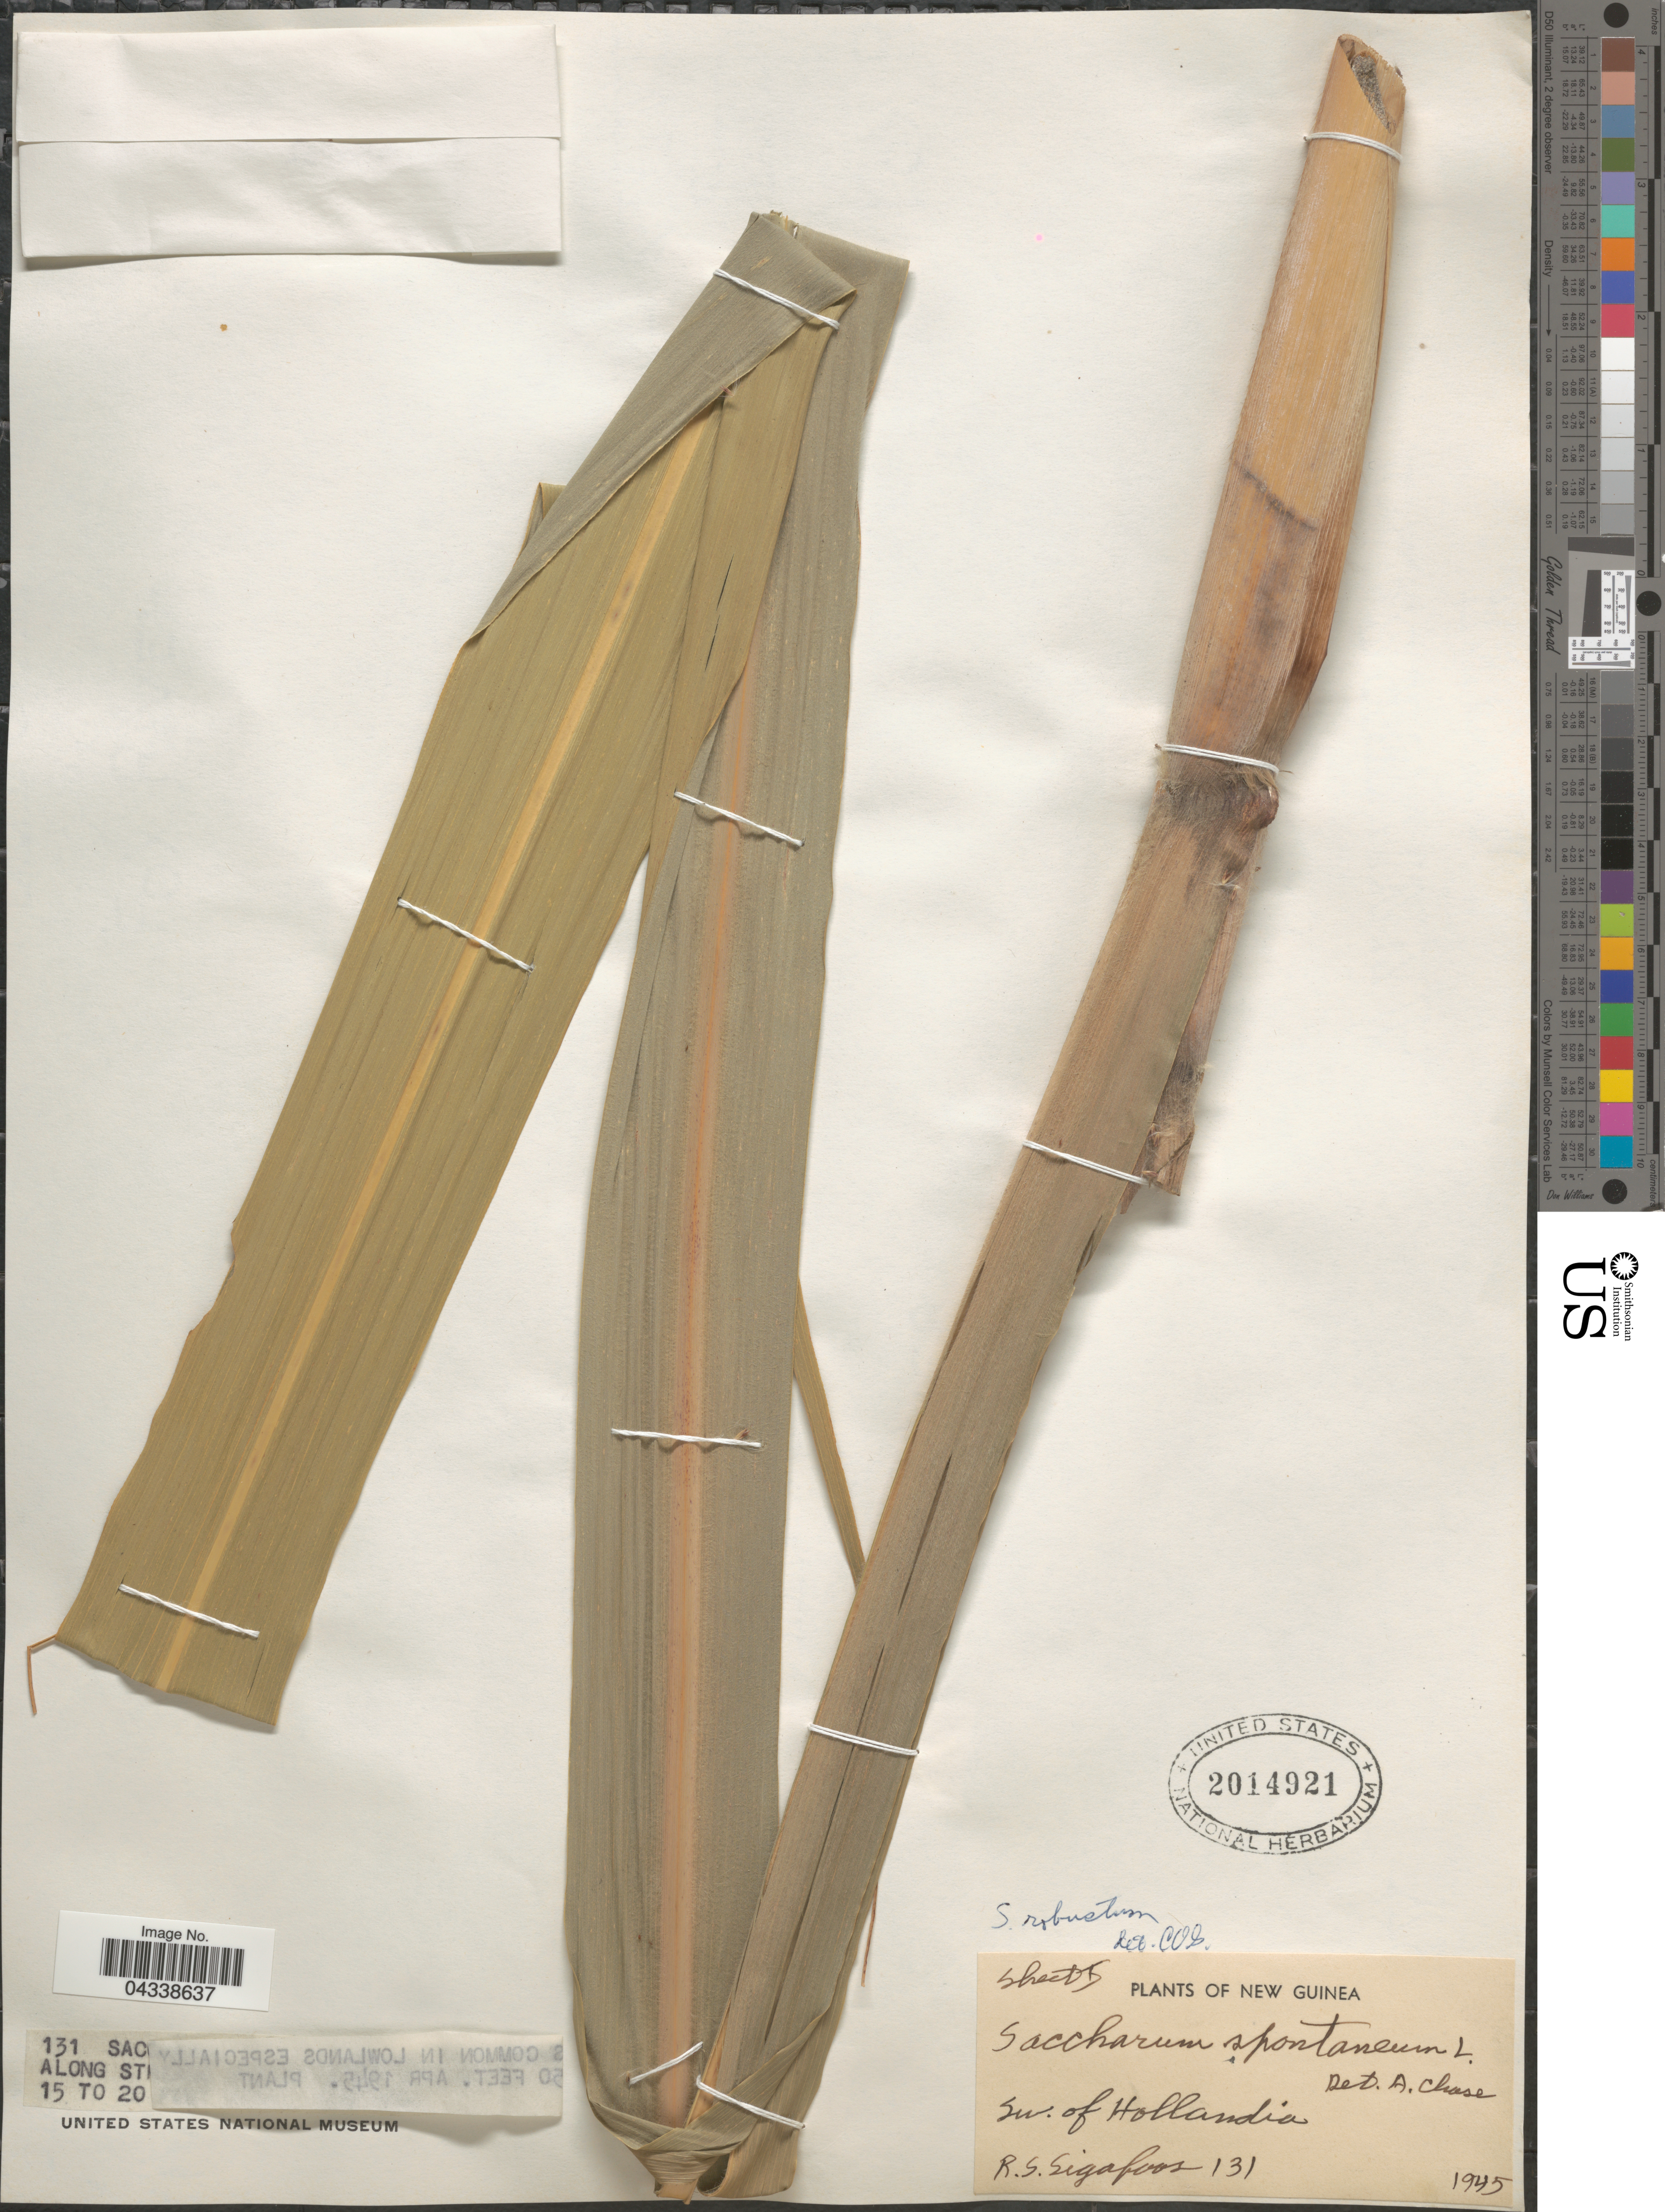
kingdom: Plantae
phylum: Tracheophyta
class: Liliopsida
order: Poales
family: Poaceae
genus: Saccharum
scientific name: Saccharum robustum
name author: Brandes & Jeswiet ex Grassl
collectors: R. Sigafoos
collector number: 131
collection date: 1945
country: Indonesia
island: New Guinea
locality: New Guinea. SW. of Hollandia.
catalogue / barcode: US 2014921